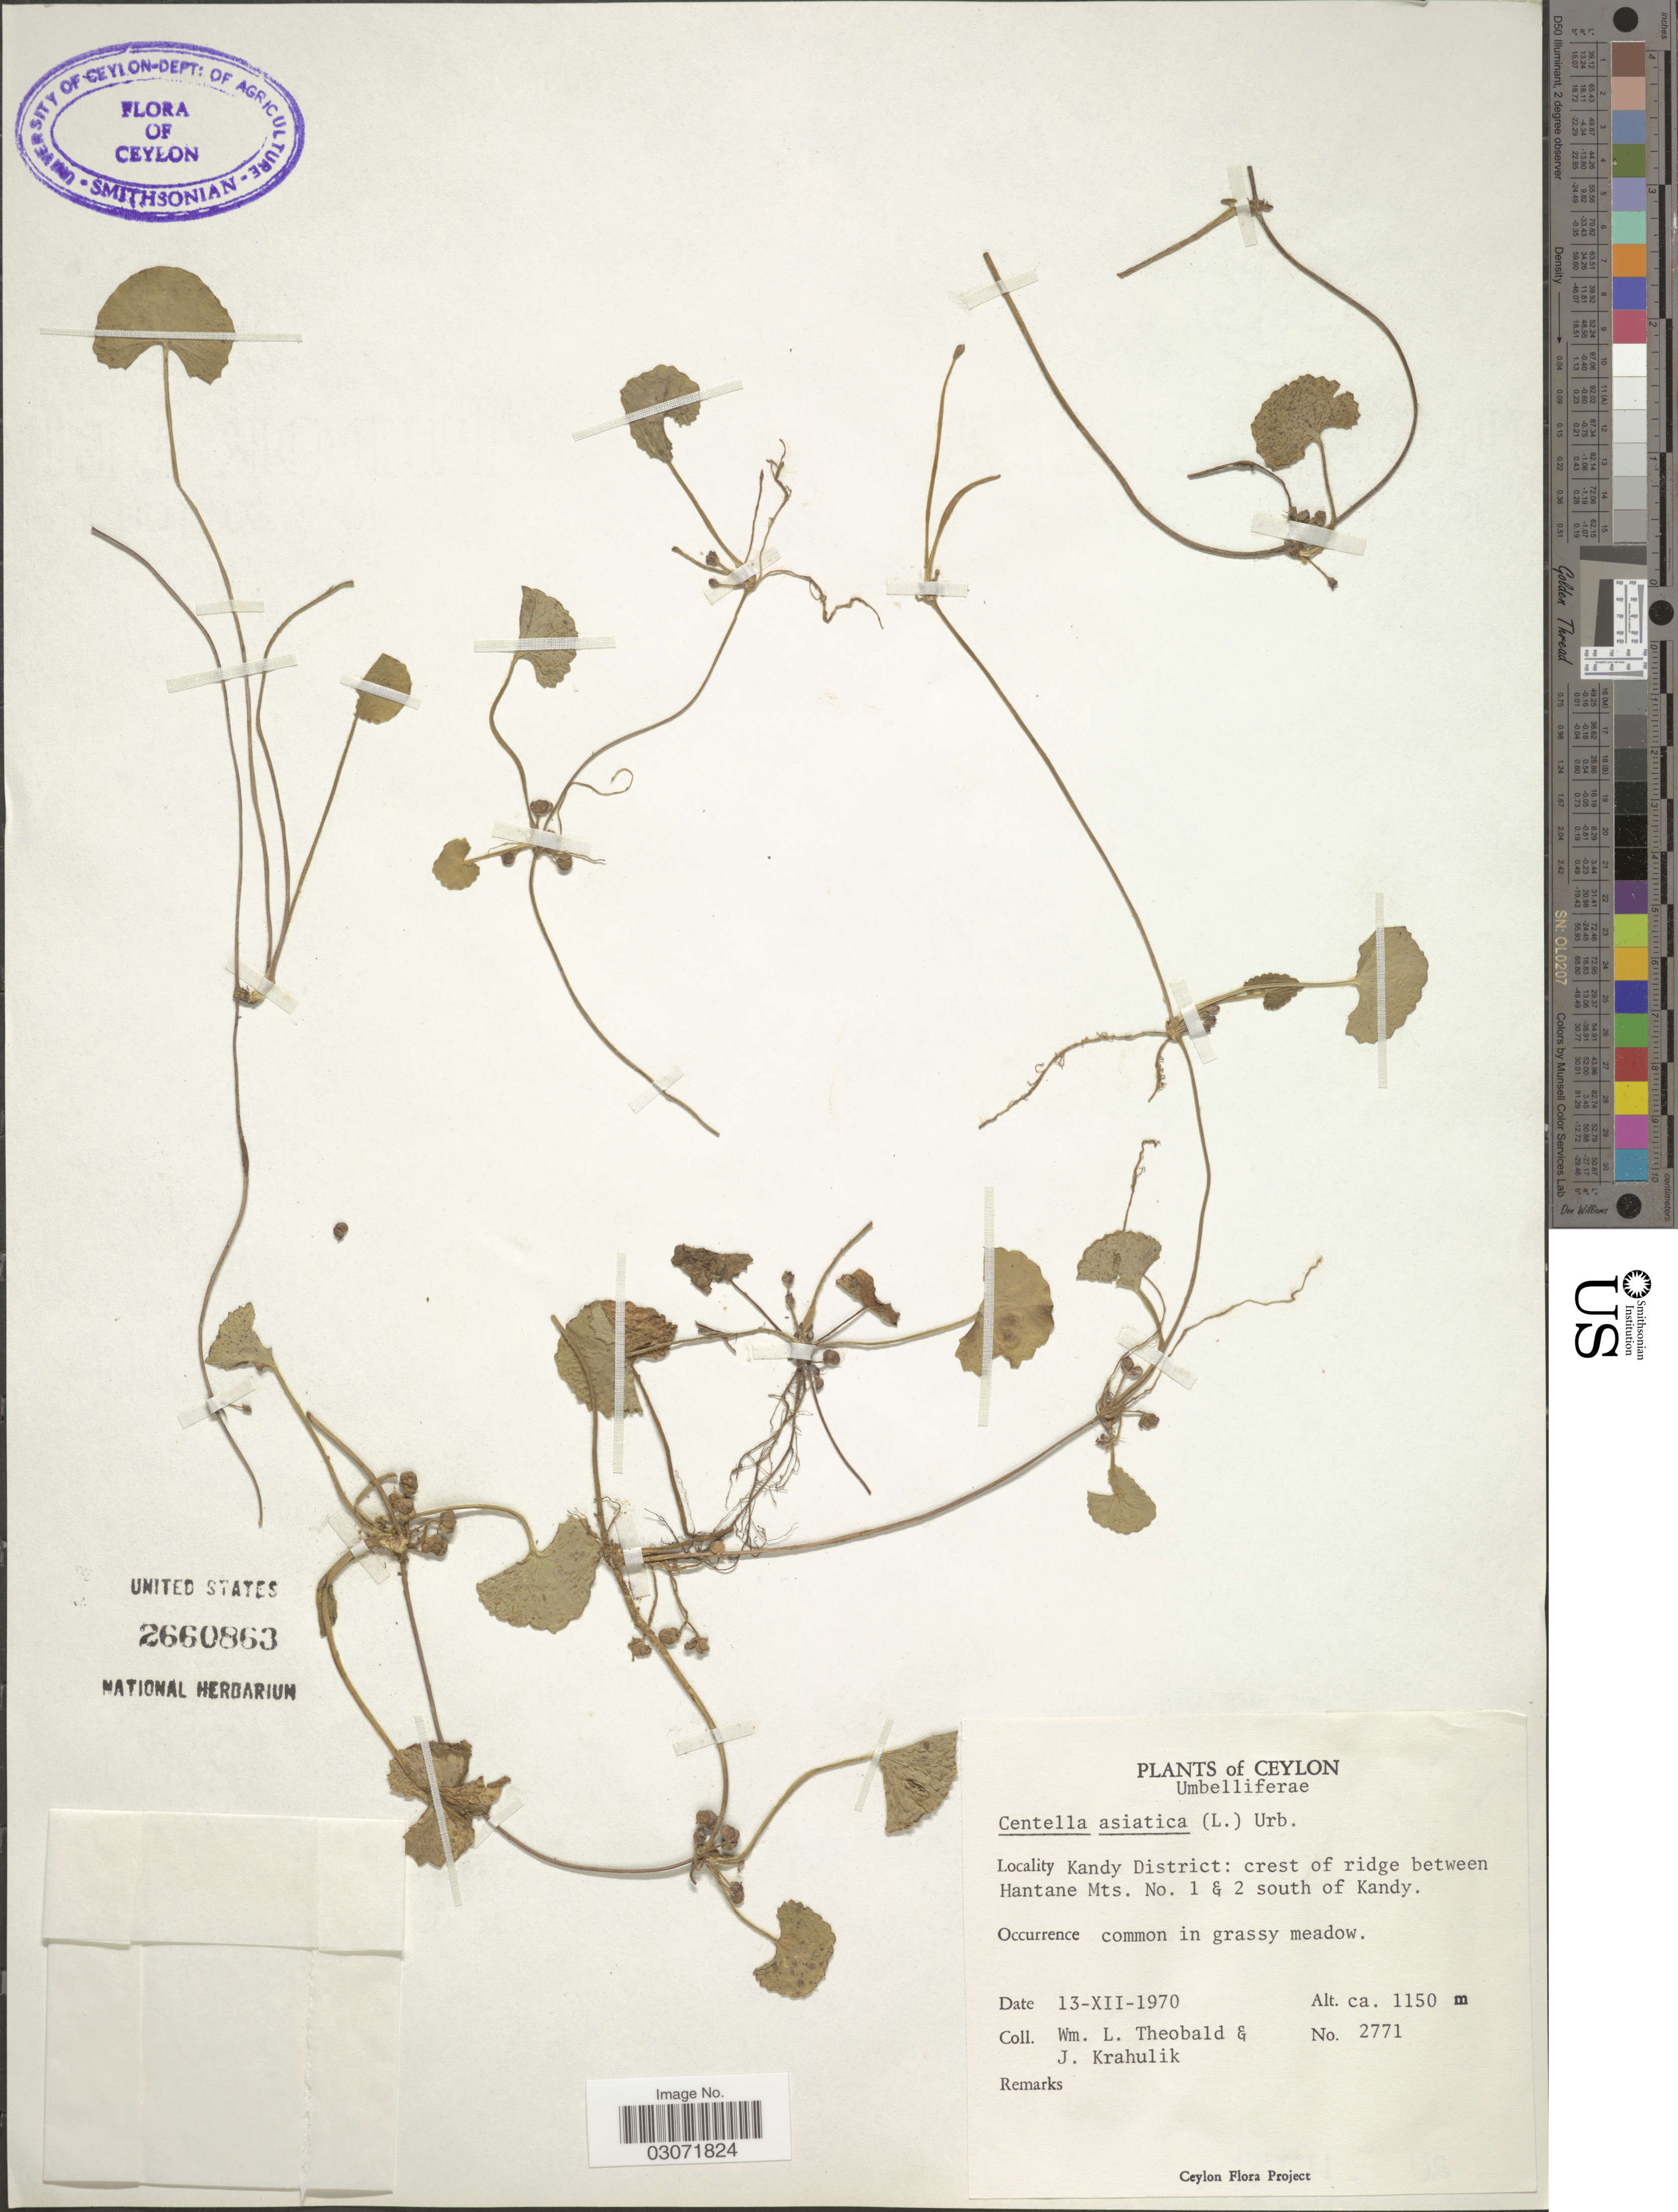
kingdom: Plantae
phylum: Tracheophyta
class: Magnoliopsida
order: Apiales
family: Apiaceae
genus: Centella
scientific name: Centella asiatica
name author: (L.) Urb.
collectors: W. L. Theobald & J. Krahulik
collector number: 2771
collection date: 1970-12-13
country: Sri Lanka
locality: Ceylon. Kandy District: Crest of ridge between Hantane Mts. No. 1 & 2 south of Kandy.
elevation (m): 1150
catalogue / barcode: US 2660863